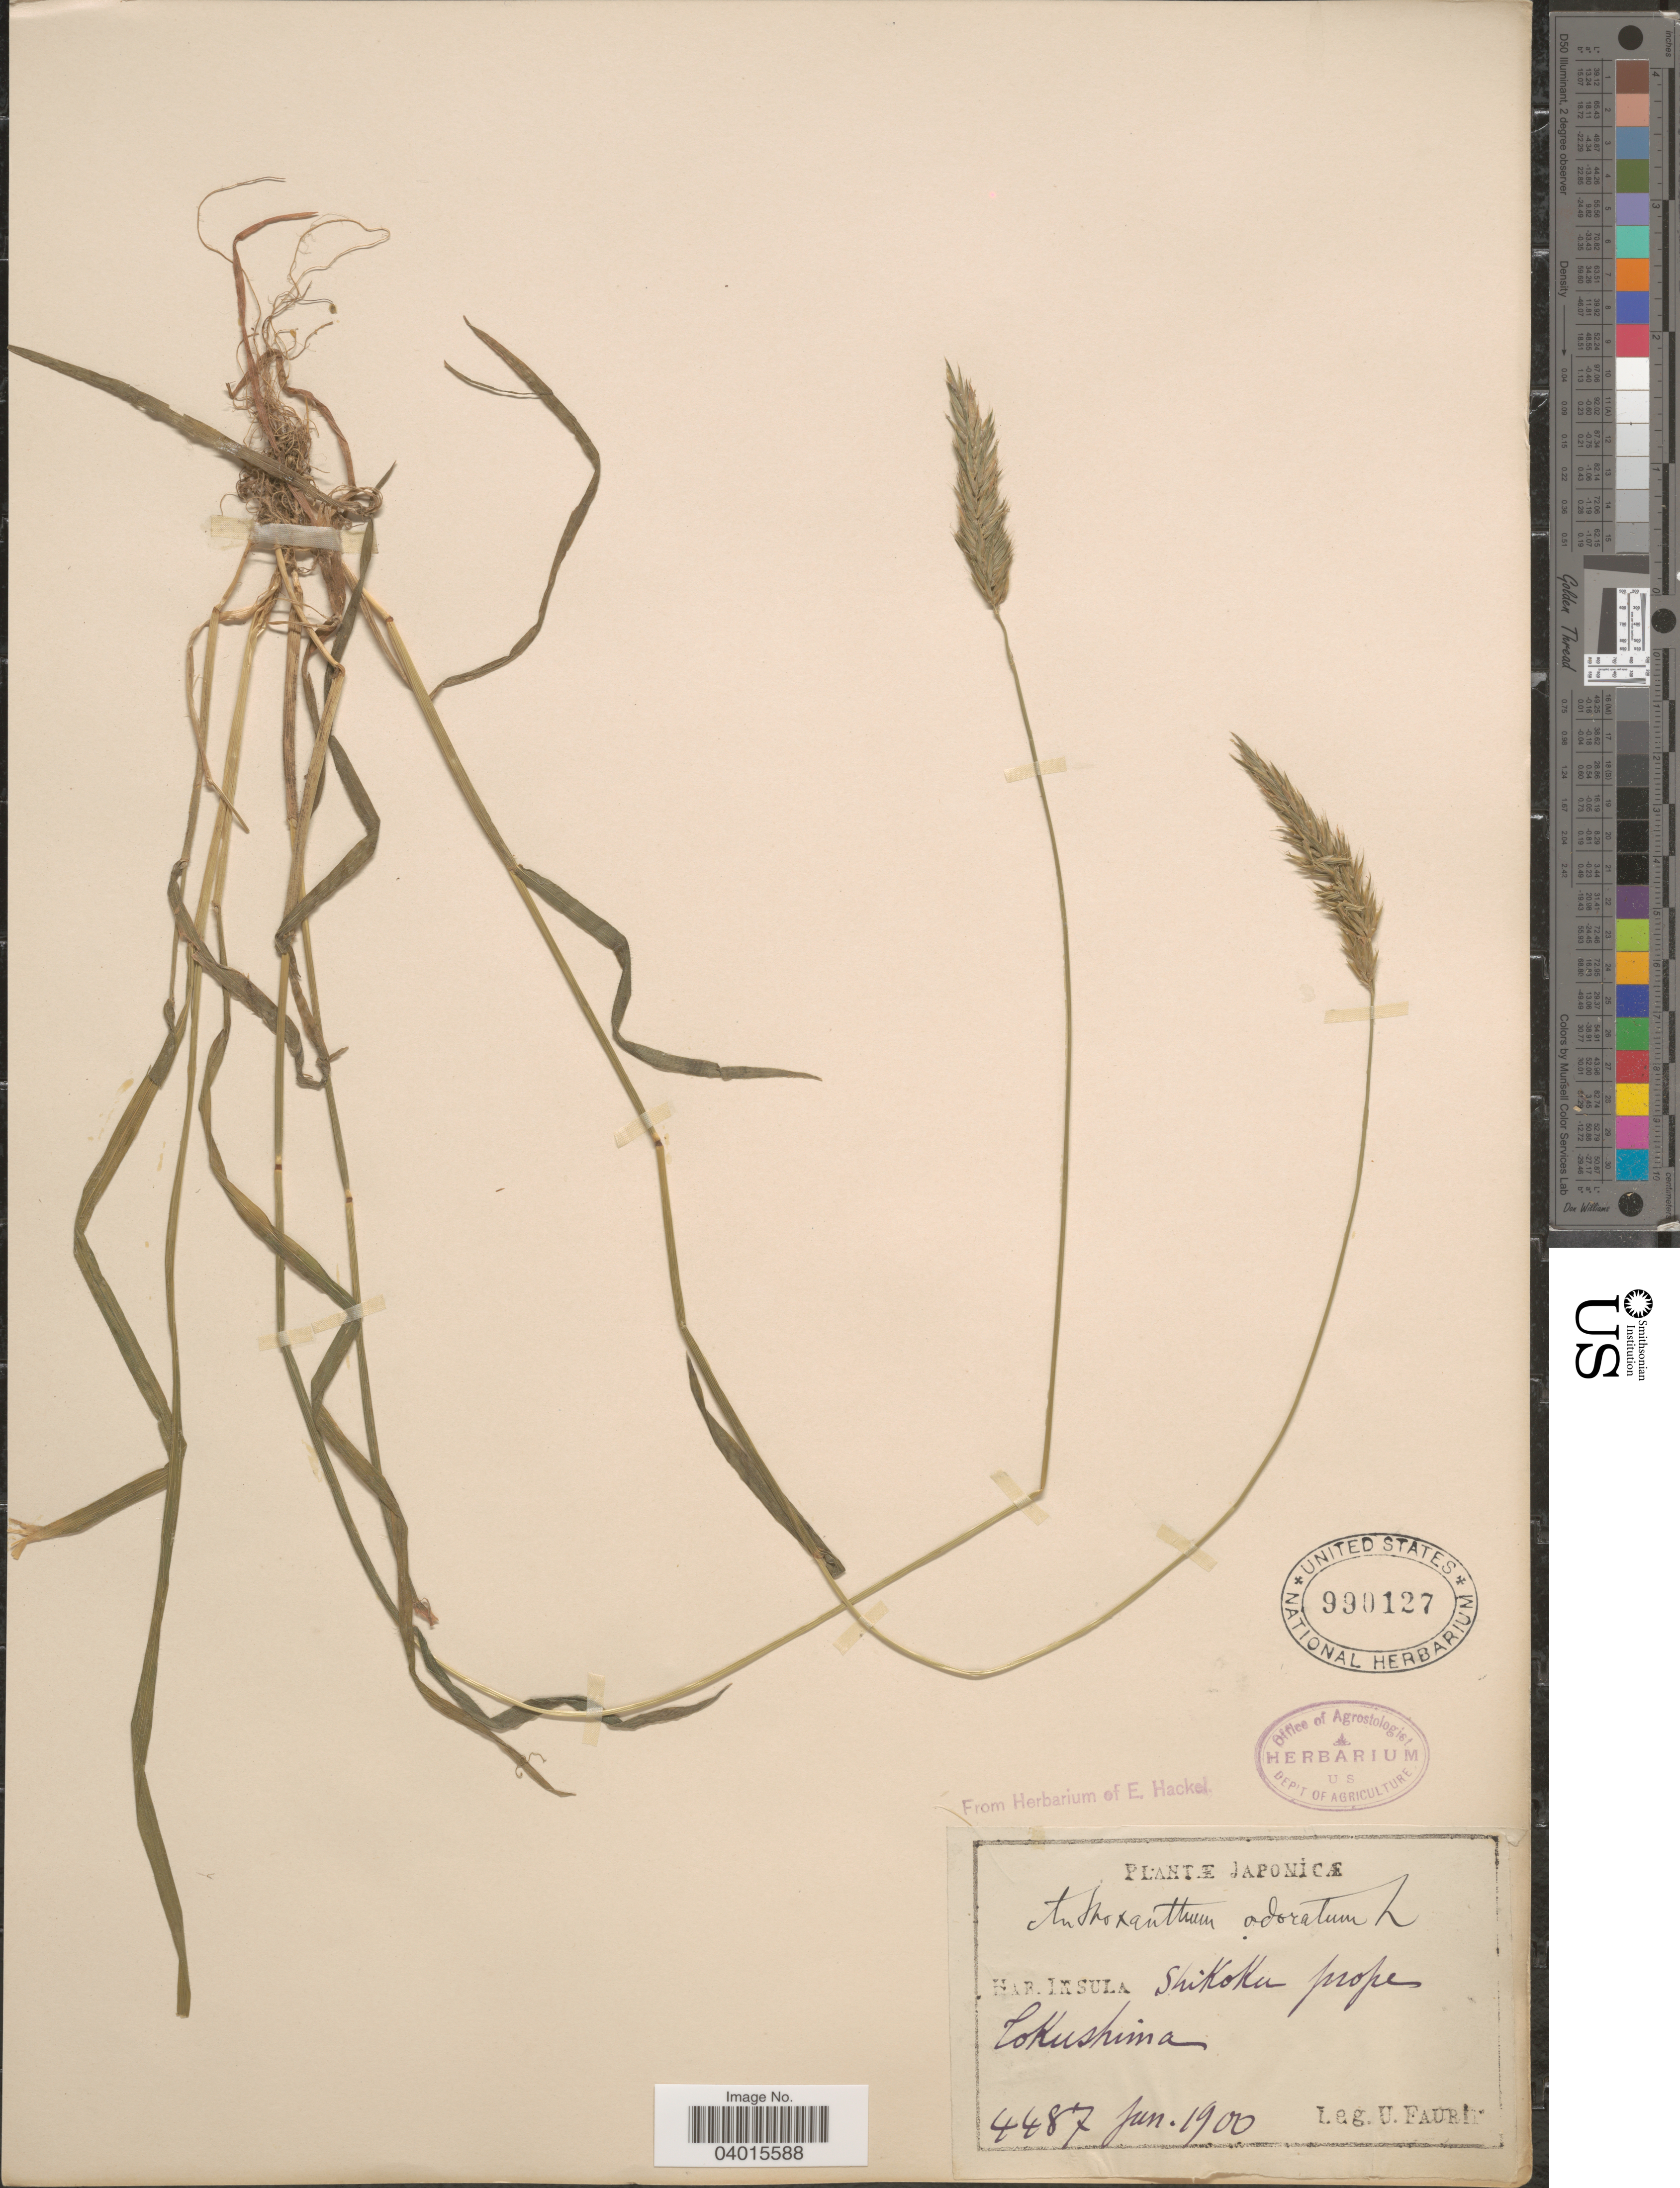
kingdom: Plantae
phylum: Tracheophyta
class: Liliopsida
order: Poales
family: Poaceae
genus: Anthoxanthum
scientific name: Anthoxanthum odoratum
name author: L.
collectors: U. Faurie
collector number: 4487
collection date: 1900-06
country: Japan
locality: Insula Shikoku prope Lokushima.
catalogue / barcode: US 990127